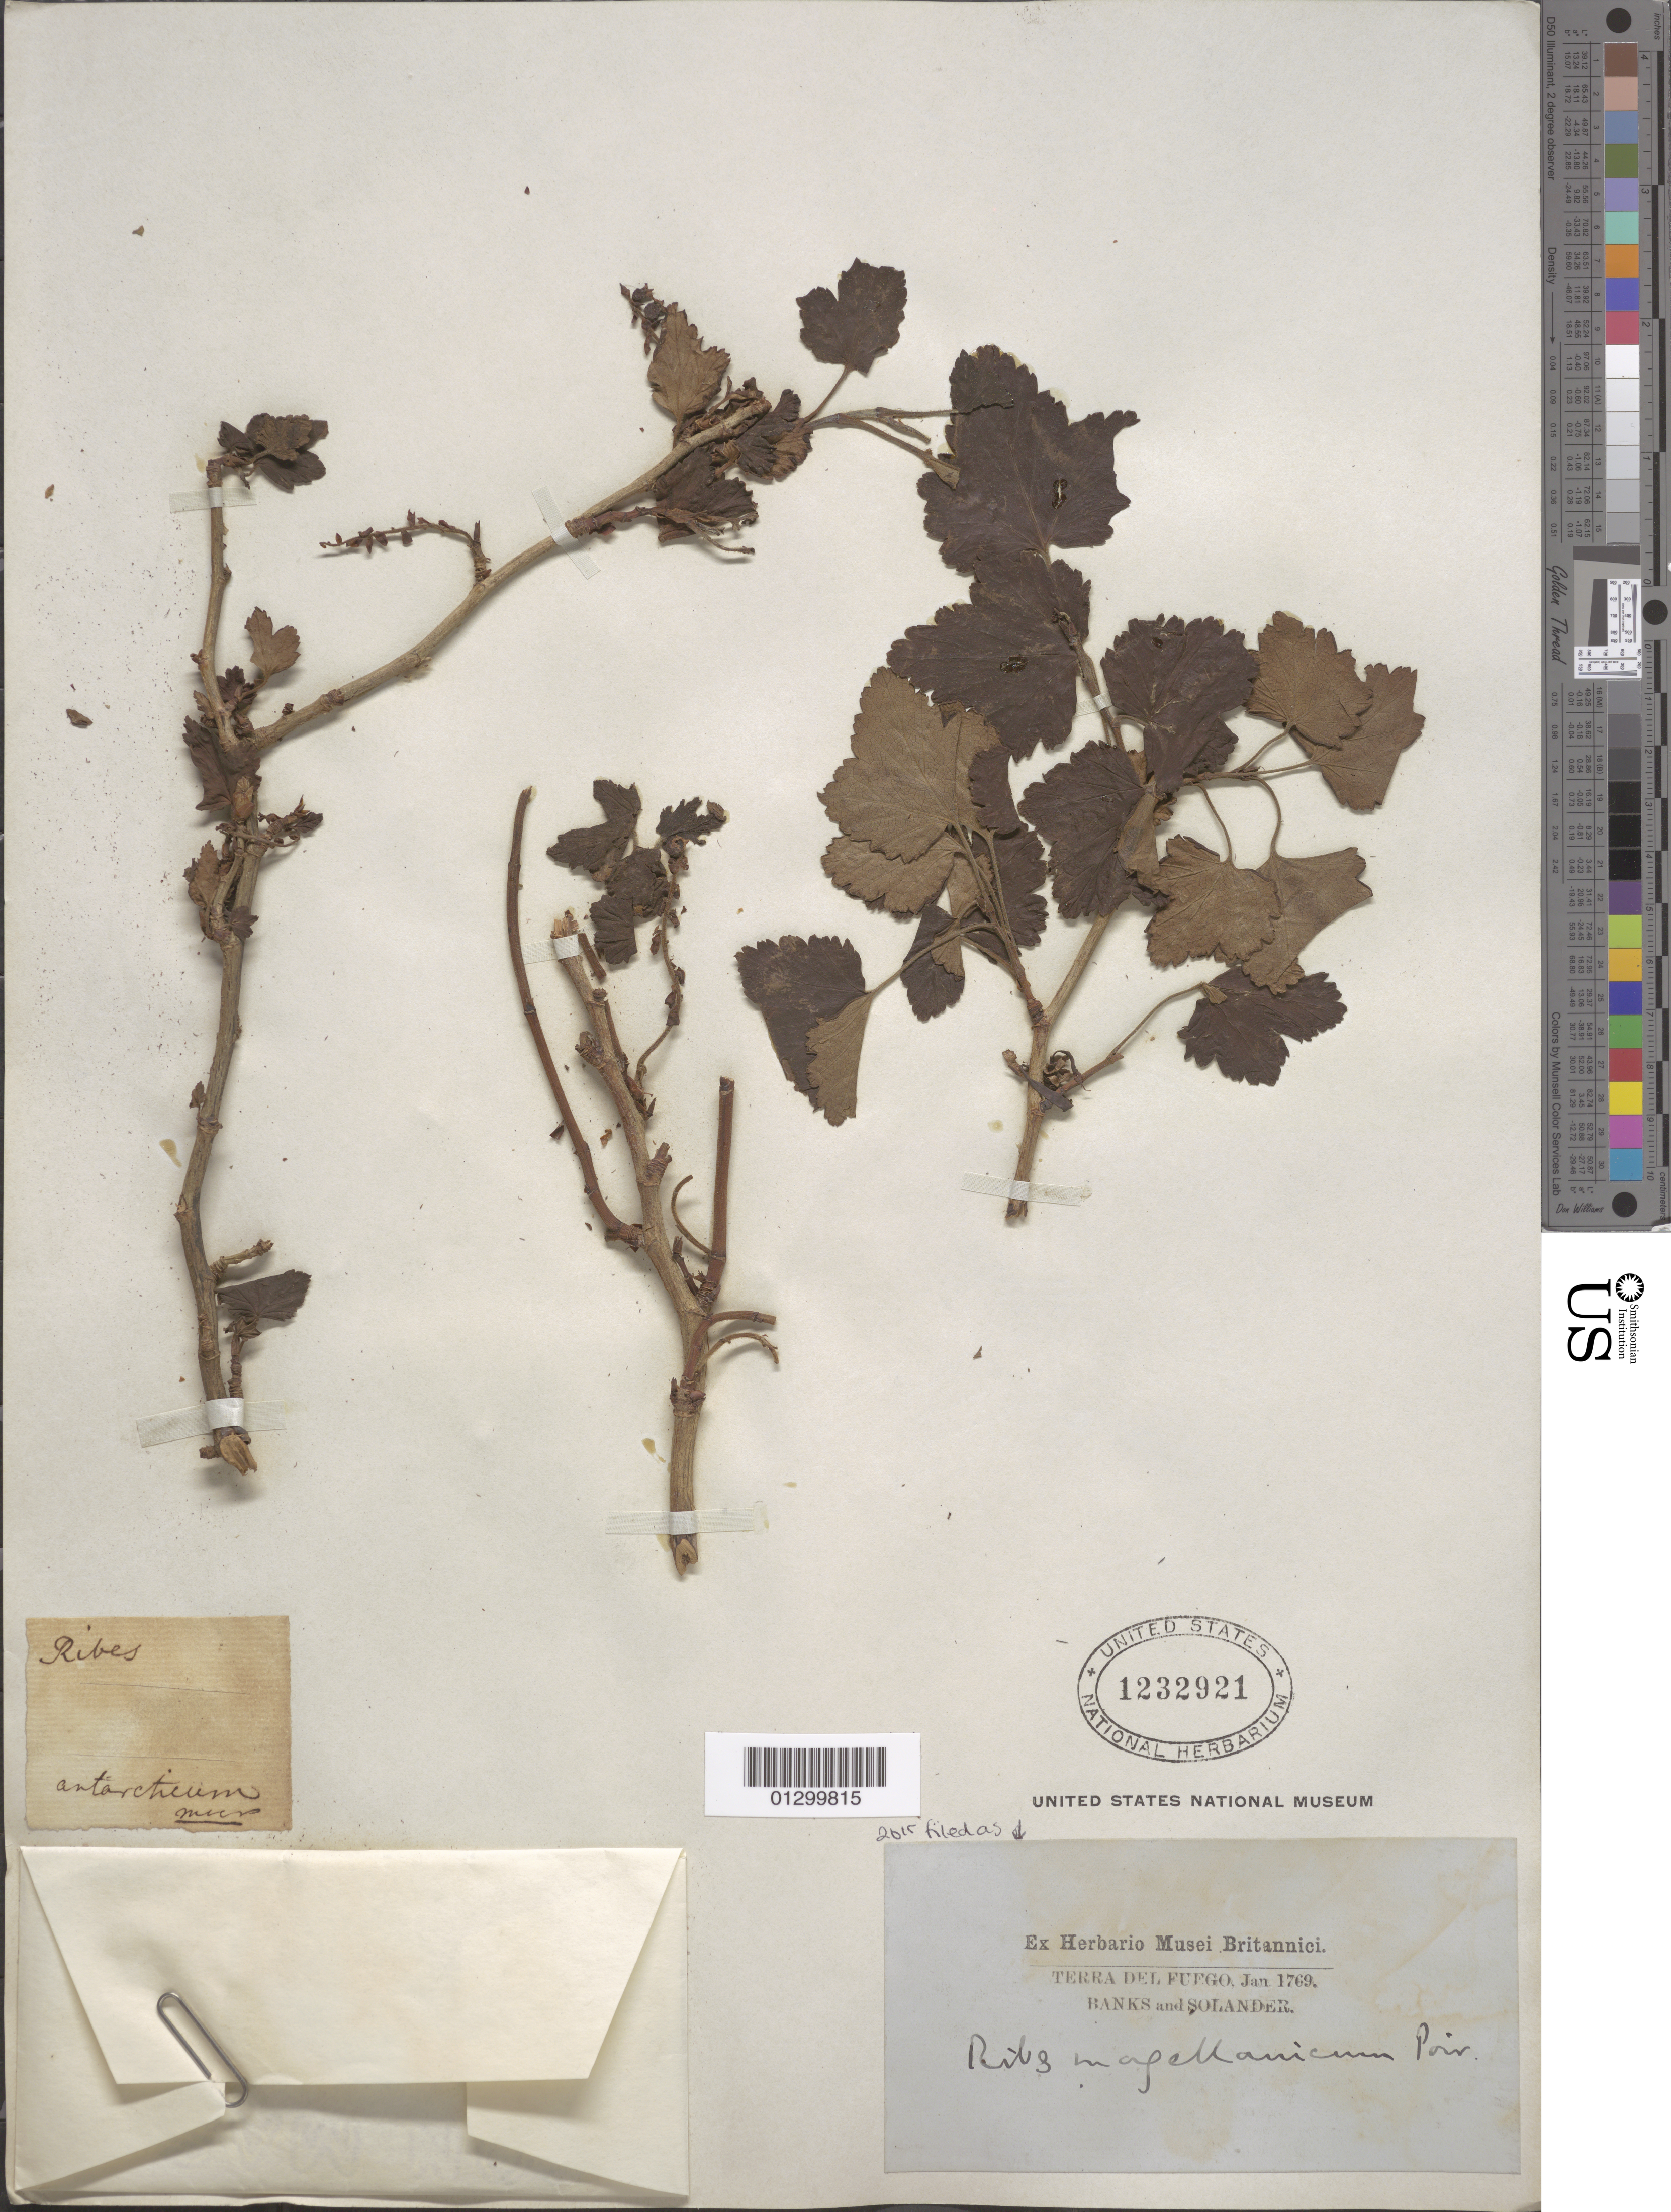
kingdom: Plantae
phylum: Tracheophyta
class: Magnoliopsida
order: Saxifragales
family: Grossulariaceae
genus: Ribes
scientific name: Ribes magellanicum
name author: Poir.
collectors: J. Banks & D. C. Solander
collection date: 1769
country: Argentina / Chile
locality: Tierra del Fuego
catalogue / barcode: US 1232921